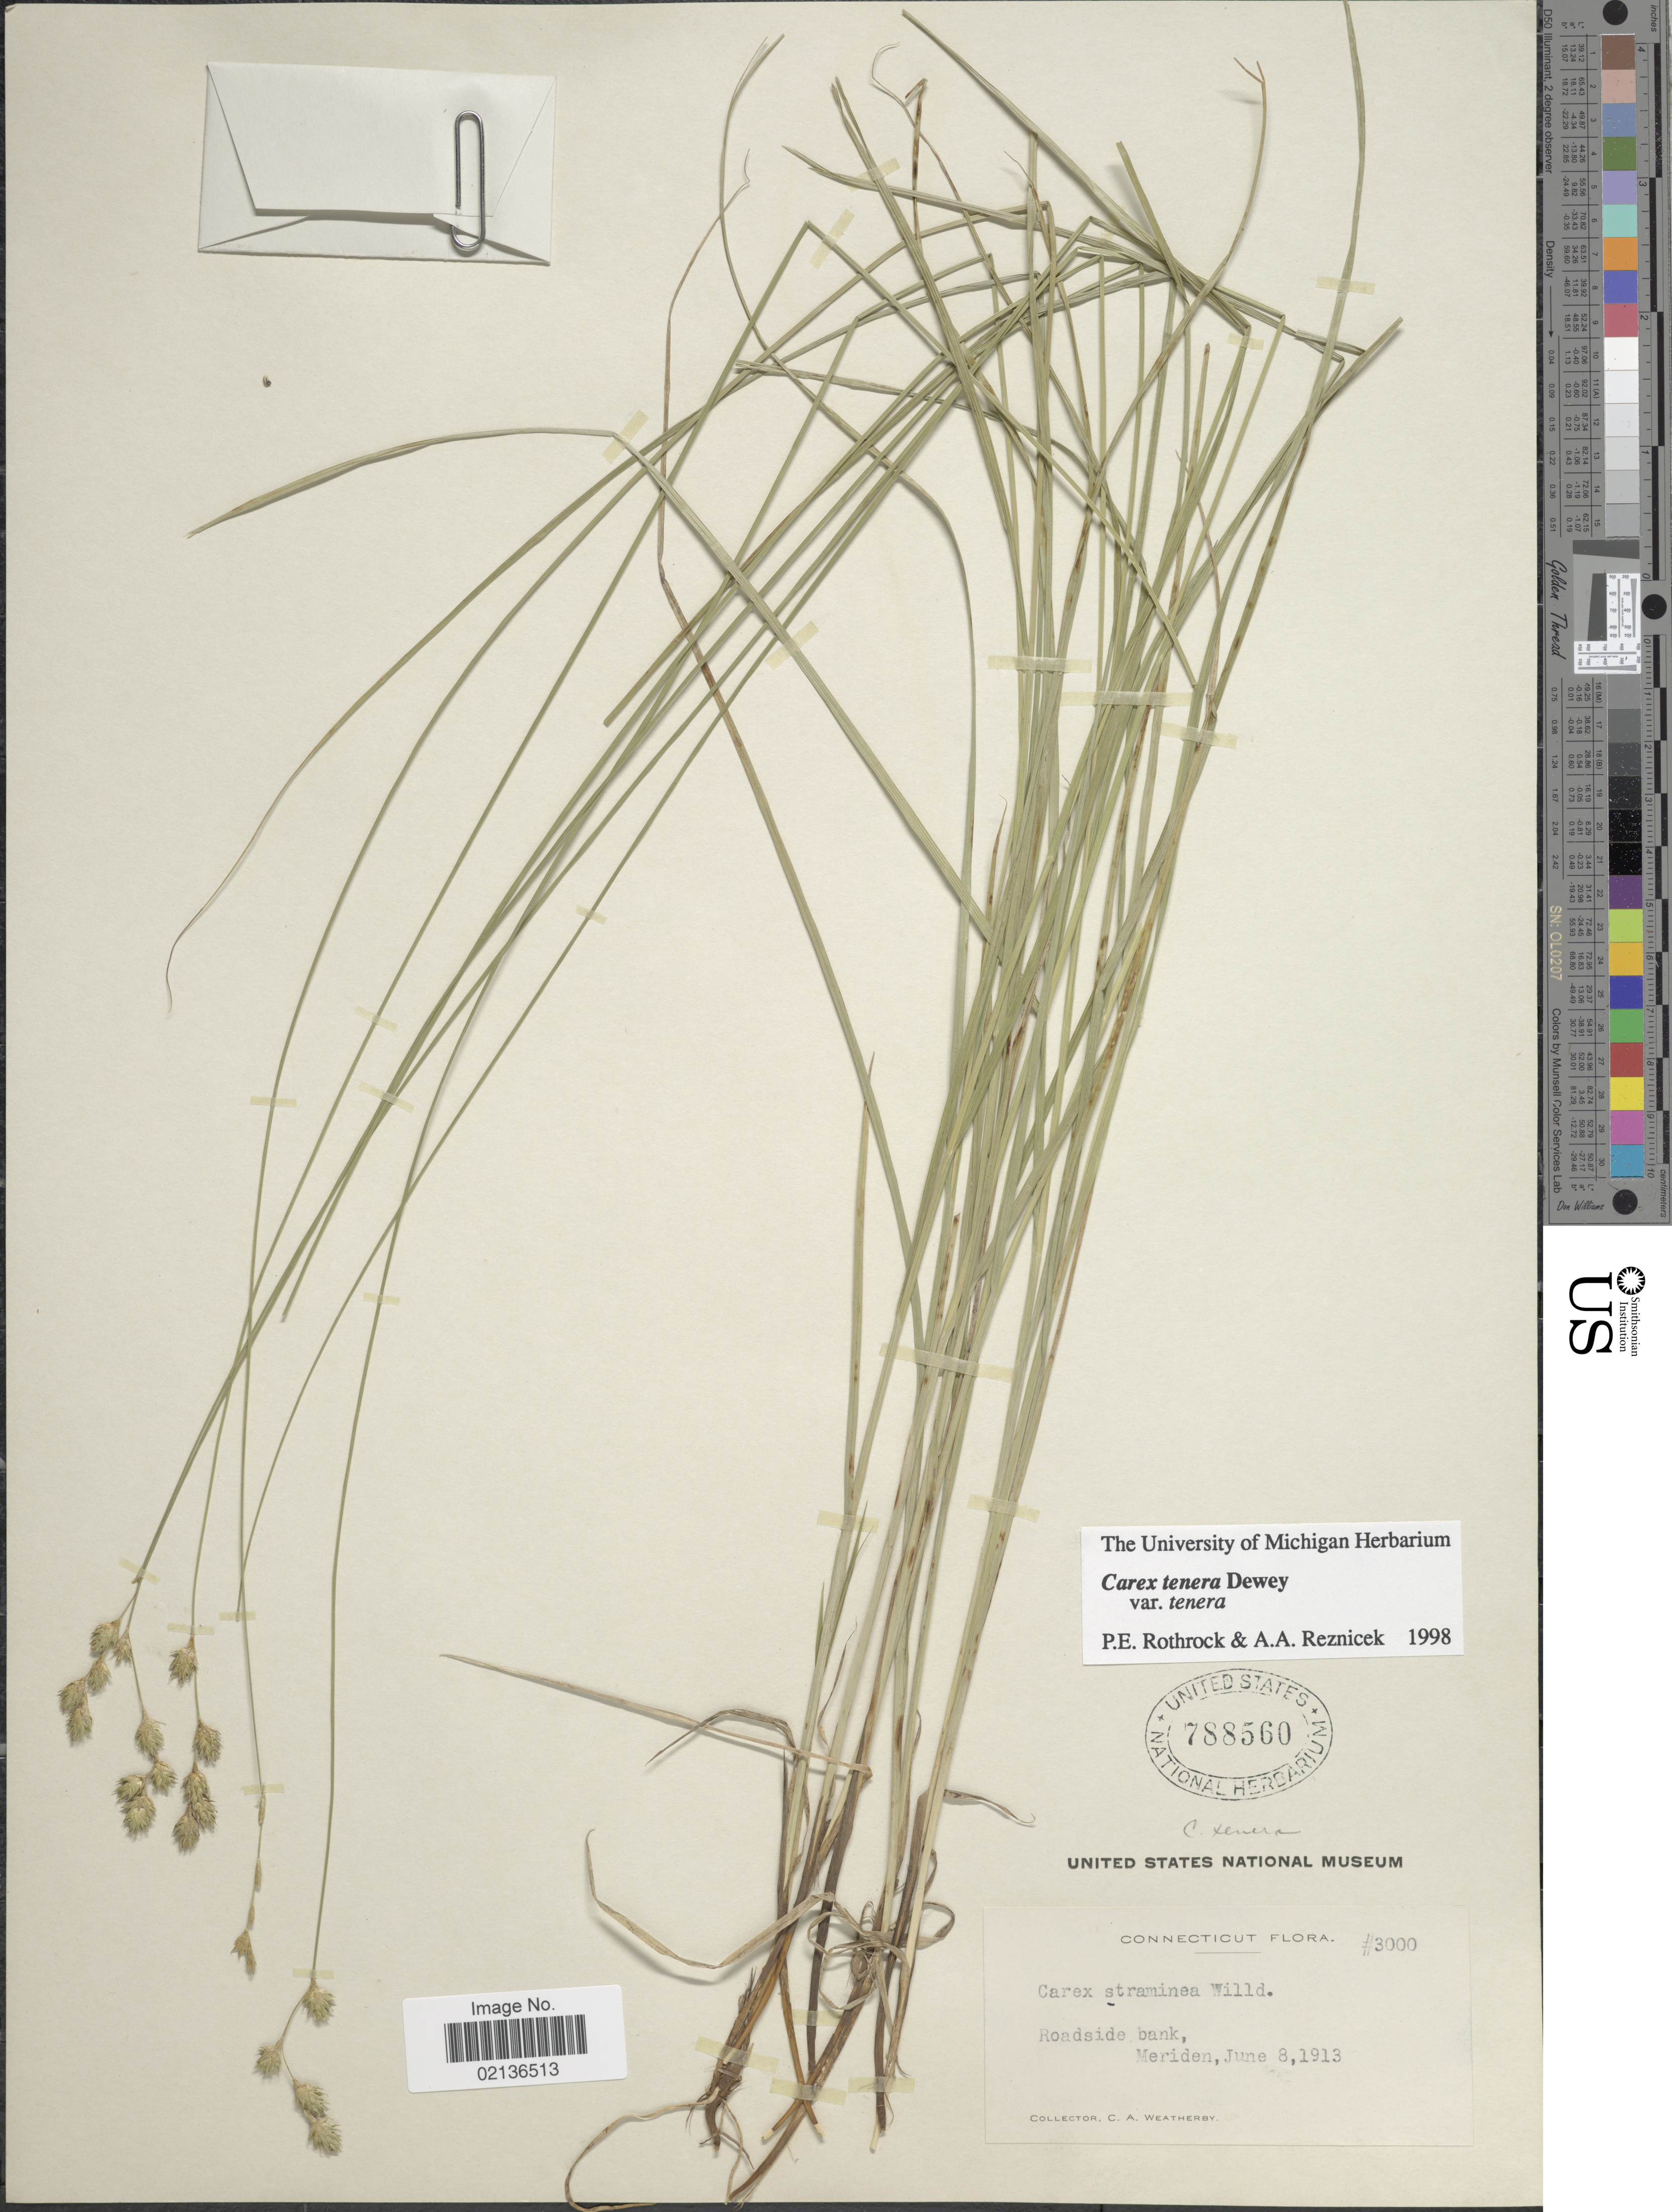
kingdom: Plantae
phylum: Tracheophyta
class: Liliopsida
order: Poales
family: Cyperaceae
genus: Carex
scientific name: Carex tenera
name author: Dewey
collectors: C. A. Weatherby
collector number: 3000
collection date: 1913-06-08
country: United States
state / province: Connecticut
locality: Roadside bank, Meriden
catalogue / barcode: US 788560